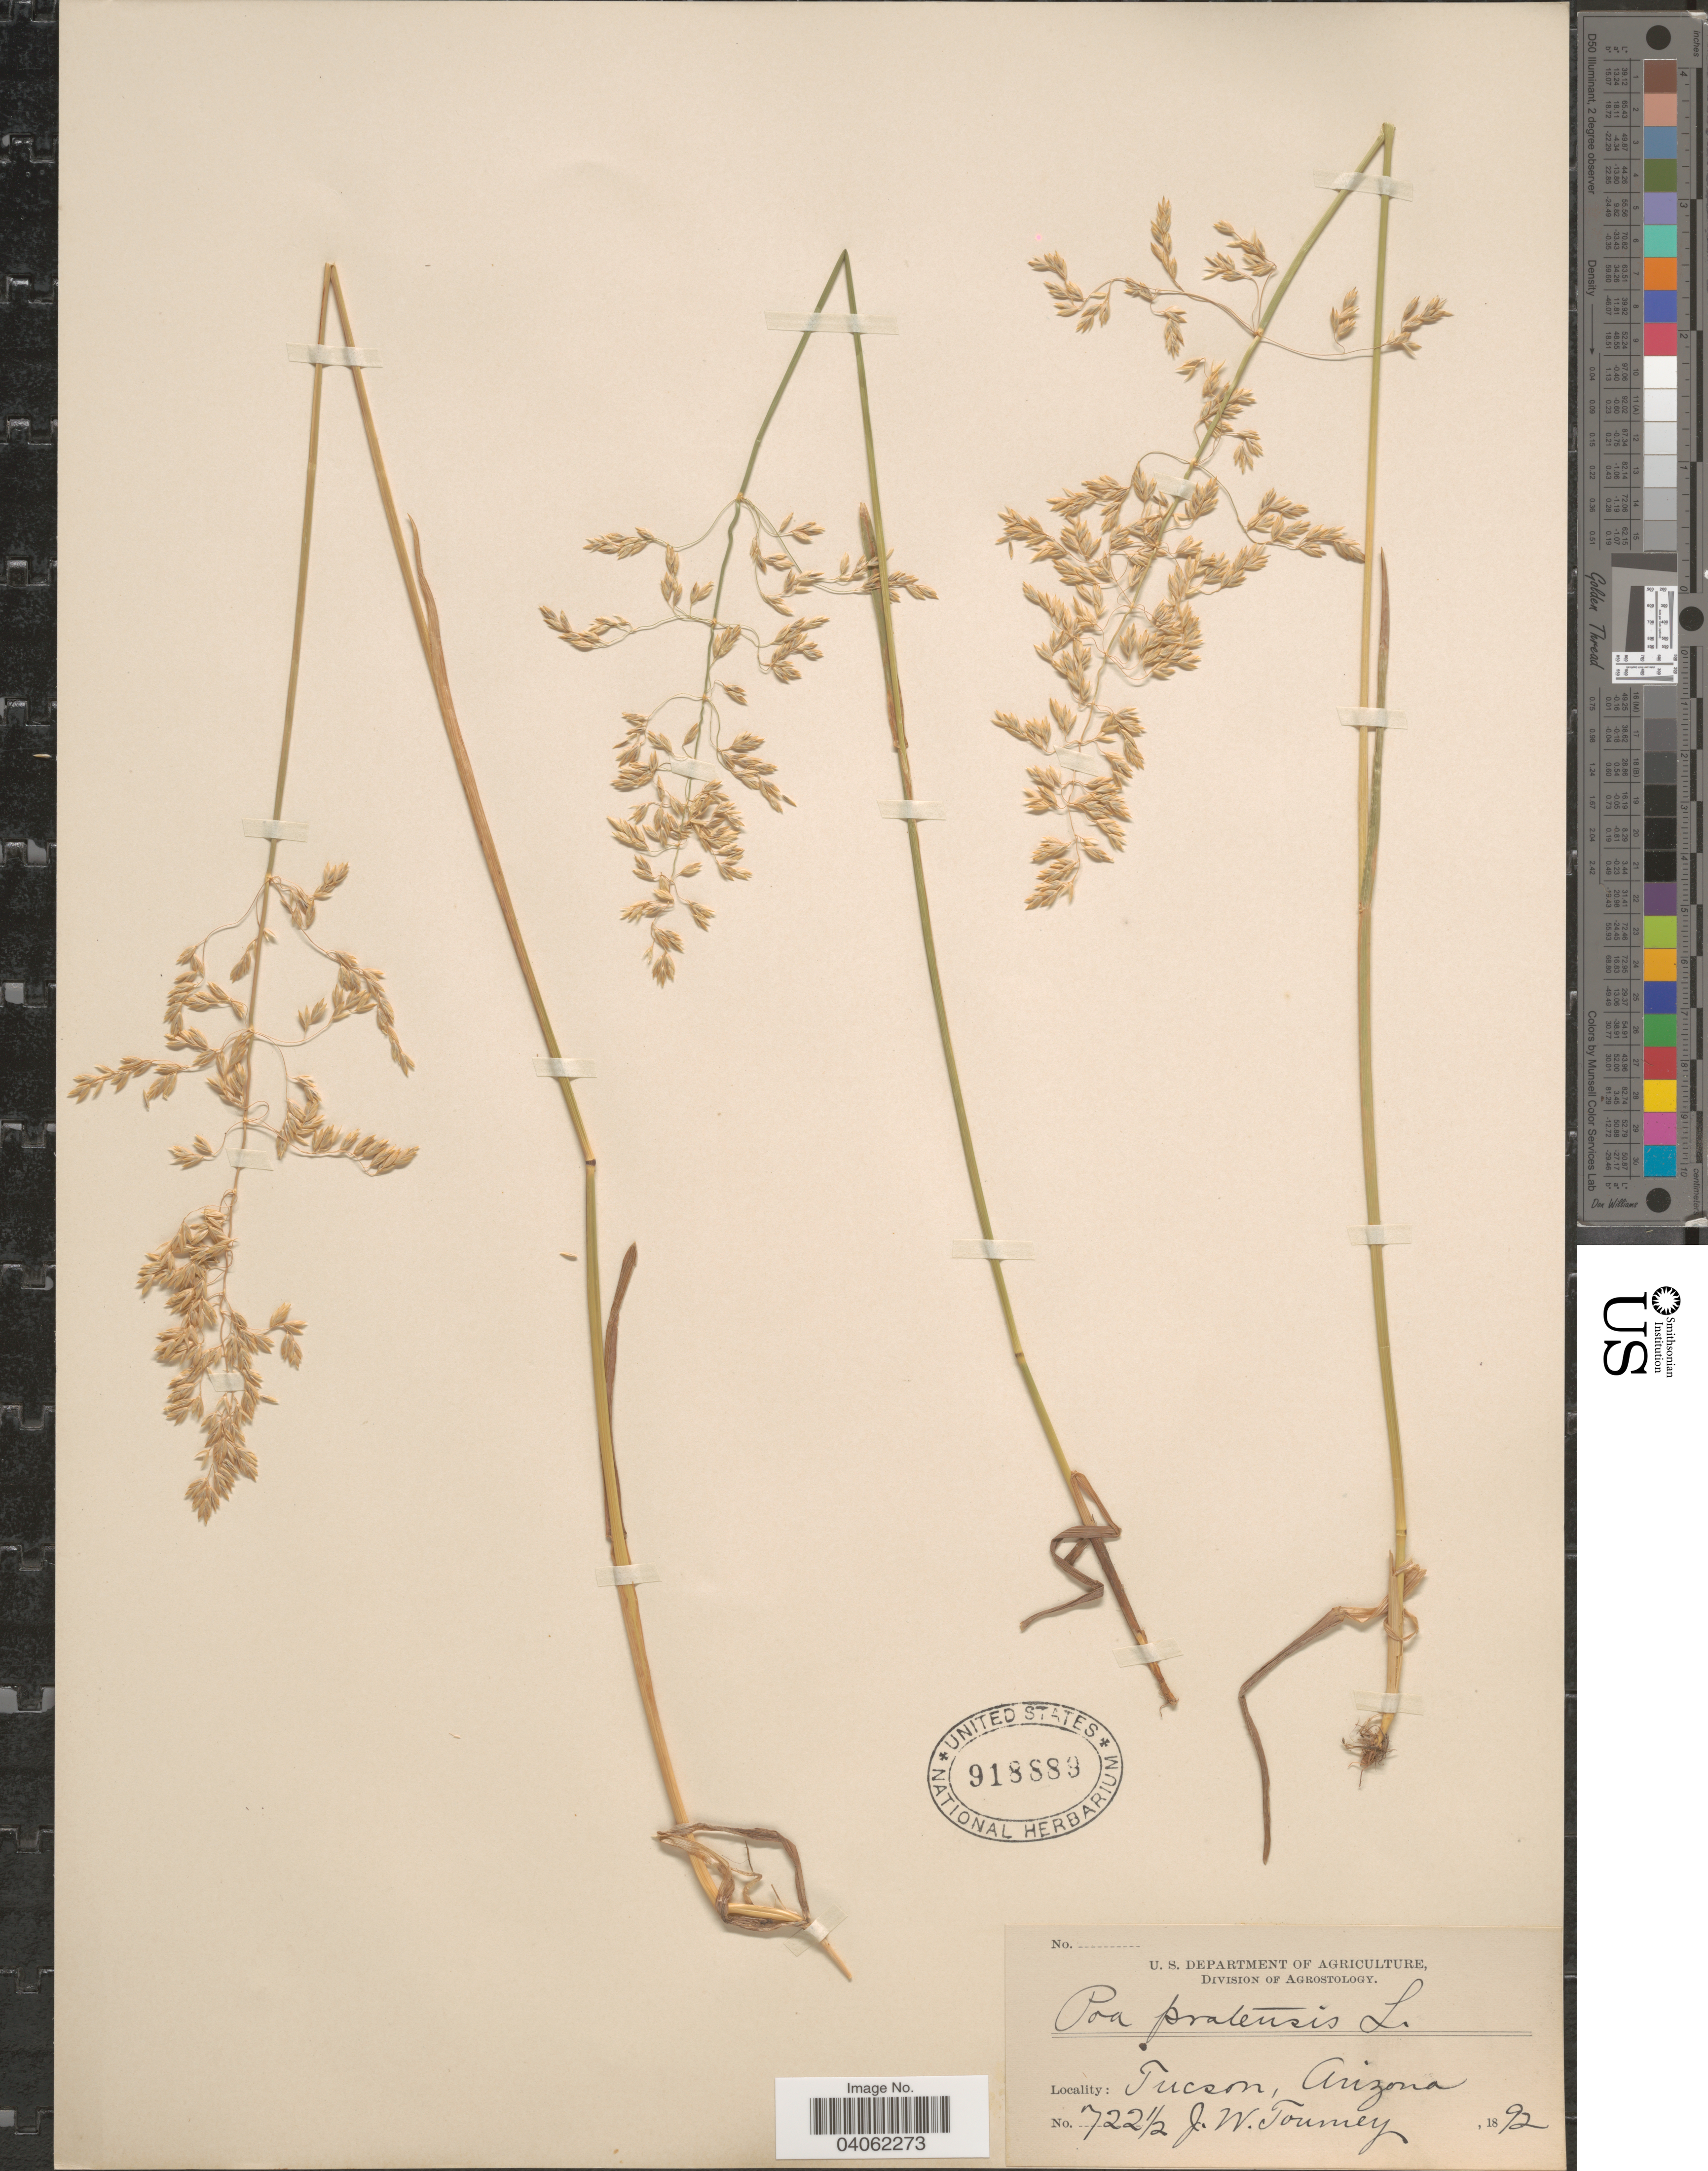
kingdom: Plantae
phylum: Tracheophyta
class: Liliopsida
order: Poales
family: Poaceae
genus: Poa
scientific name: Poa pratensis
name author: L.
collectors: J. W. Toumey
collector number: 722½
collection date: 1892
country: United States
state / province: Arizona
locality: Tucson.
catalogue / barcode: US 918889